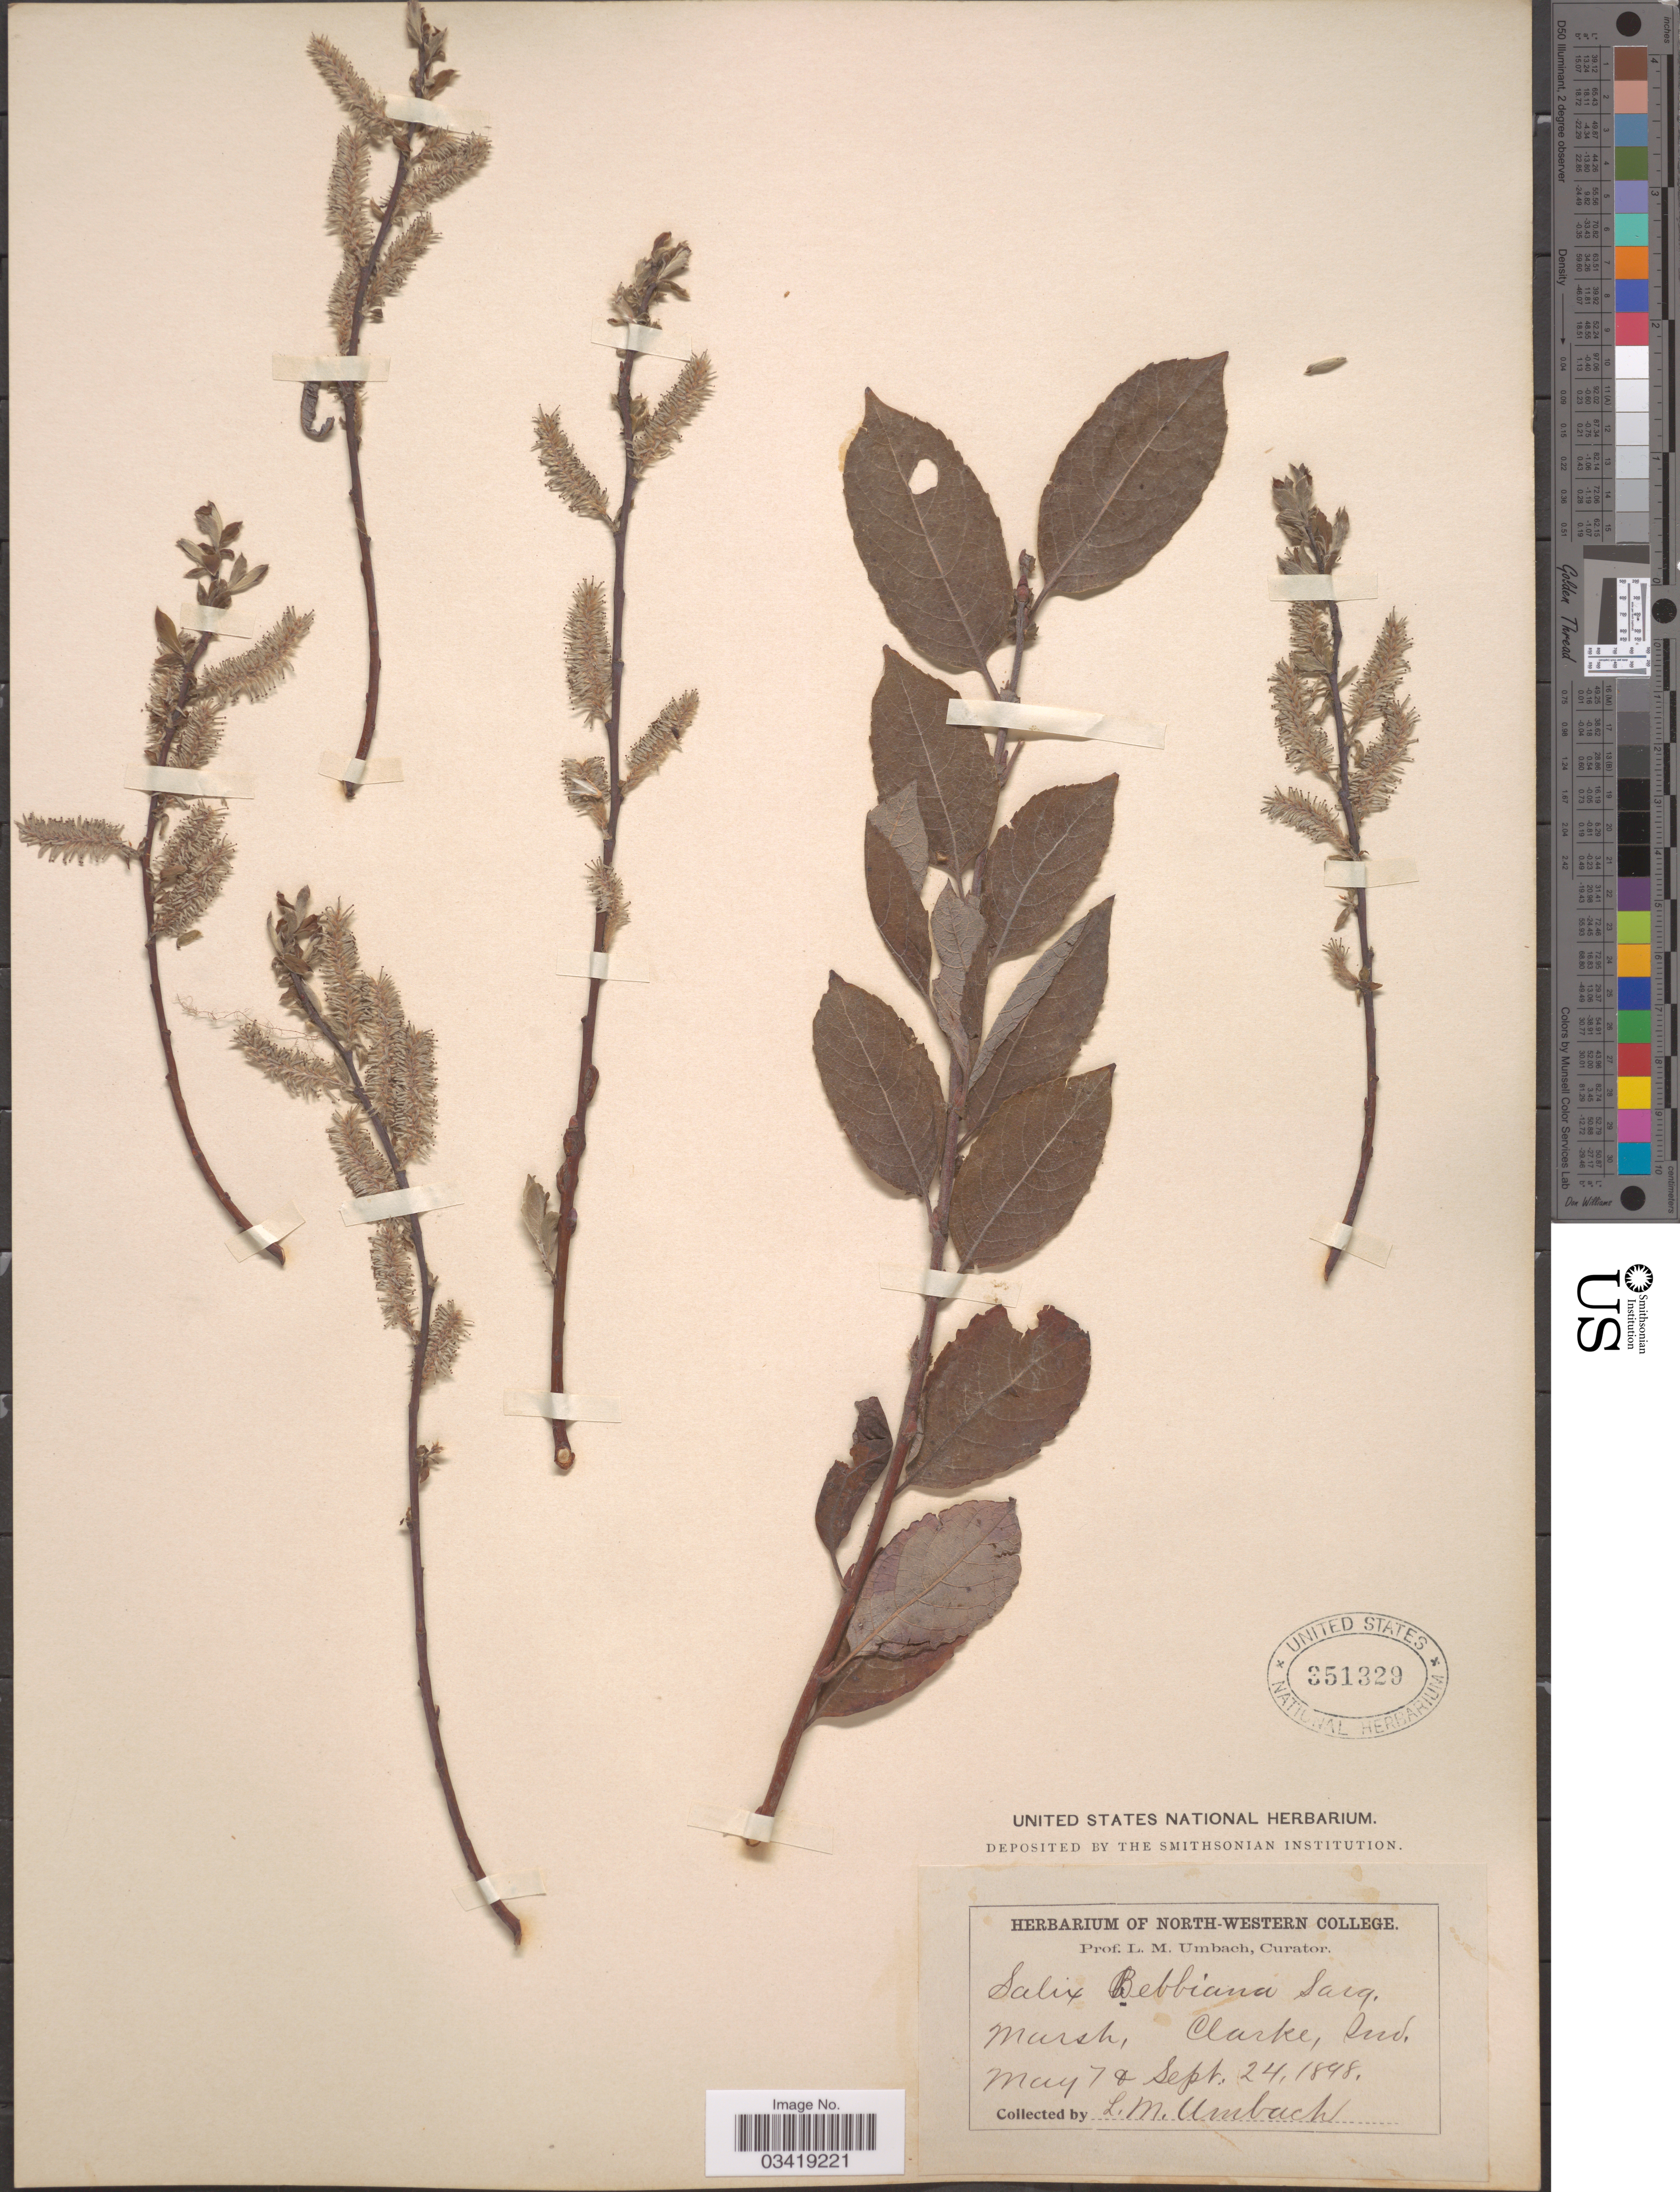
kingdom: Plantae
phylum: Tracheophyta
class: Magnoliopsida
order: Malpighiales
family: Salicaceae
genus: Salix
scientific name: Salix bebbiana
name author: Sarg.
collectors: L. M. Umbach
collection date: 1898-05-07/1898-09-24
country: United States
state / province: Indiana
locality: Marsh, Clarke.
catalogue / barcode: US 351329